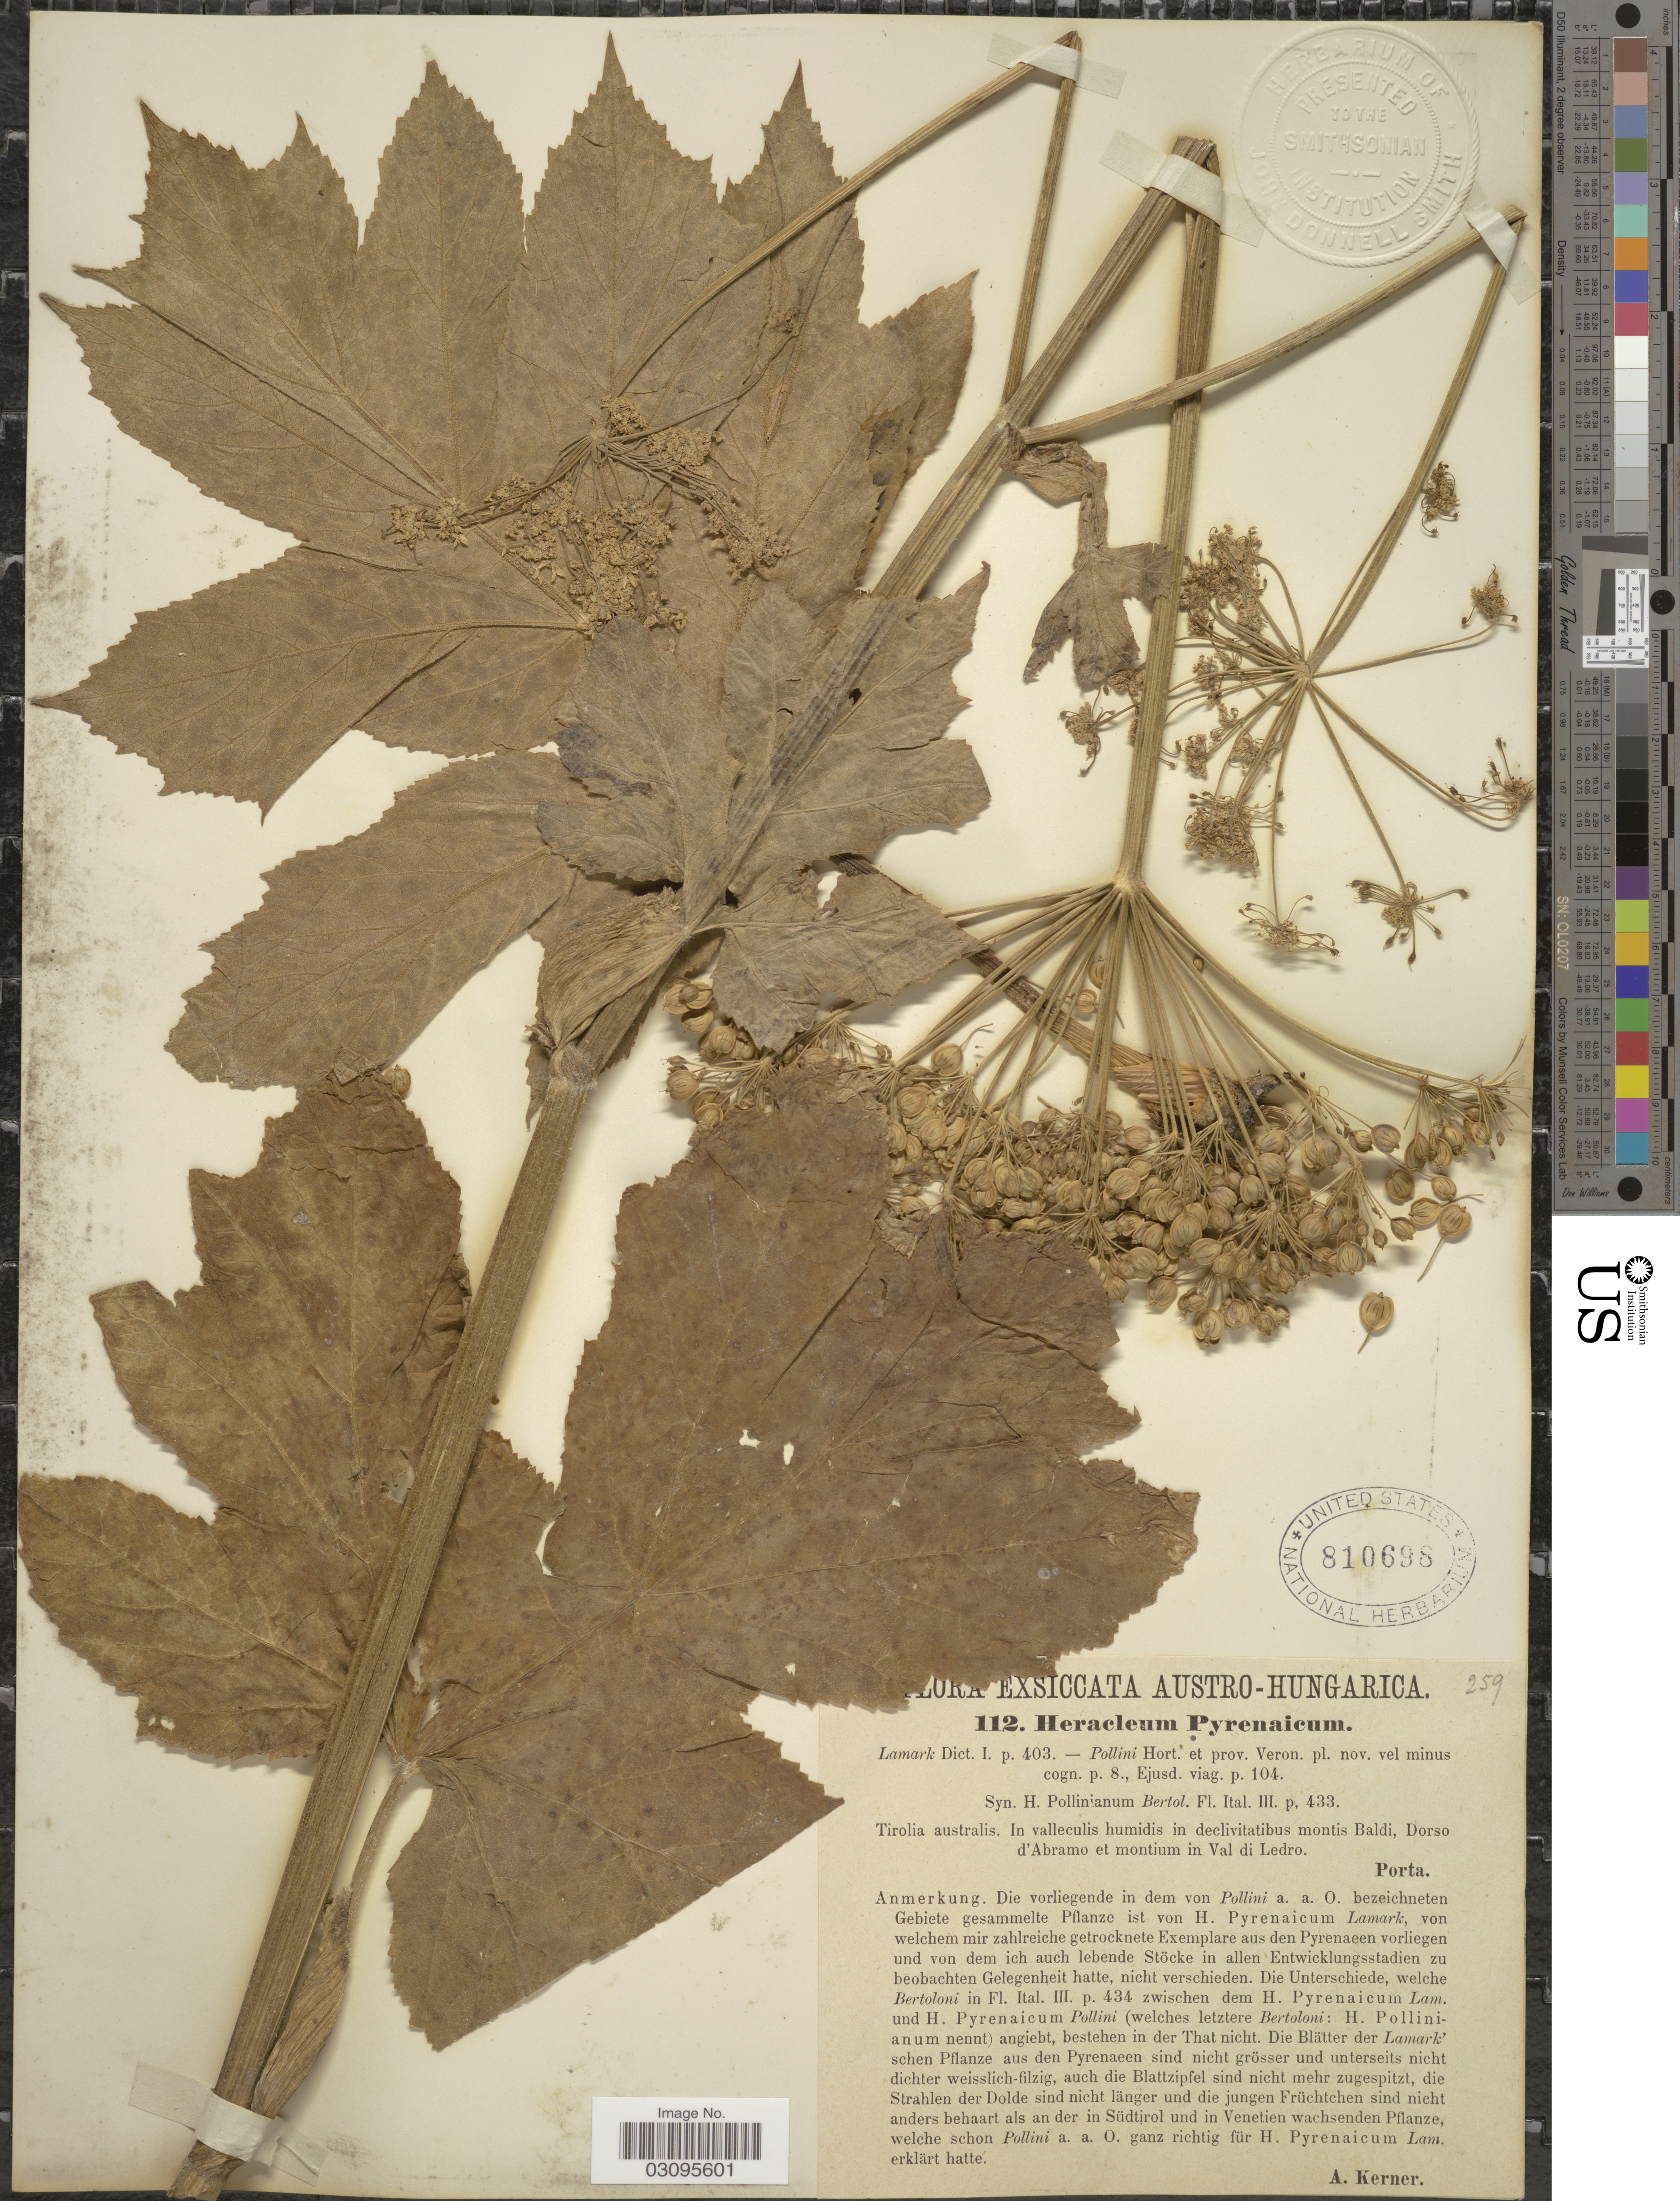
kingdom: Plantae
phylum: Tracheophyta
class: Magnoliopsida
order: Apiales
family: Apiaceae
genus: Heracleum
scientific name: Heracleum pyrenaicum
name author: Lam.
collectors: -- Porta & A. Kerner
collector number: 112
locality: Austro-Hungarica, Tirolia australis, In valleculis humidis in declivitatibus montis Baldi, Dorso d'Abramo et montium in Val di Ledro.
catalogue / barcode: US 810698